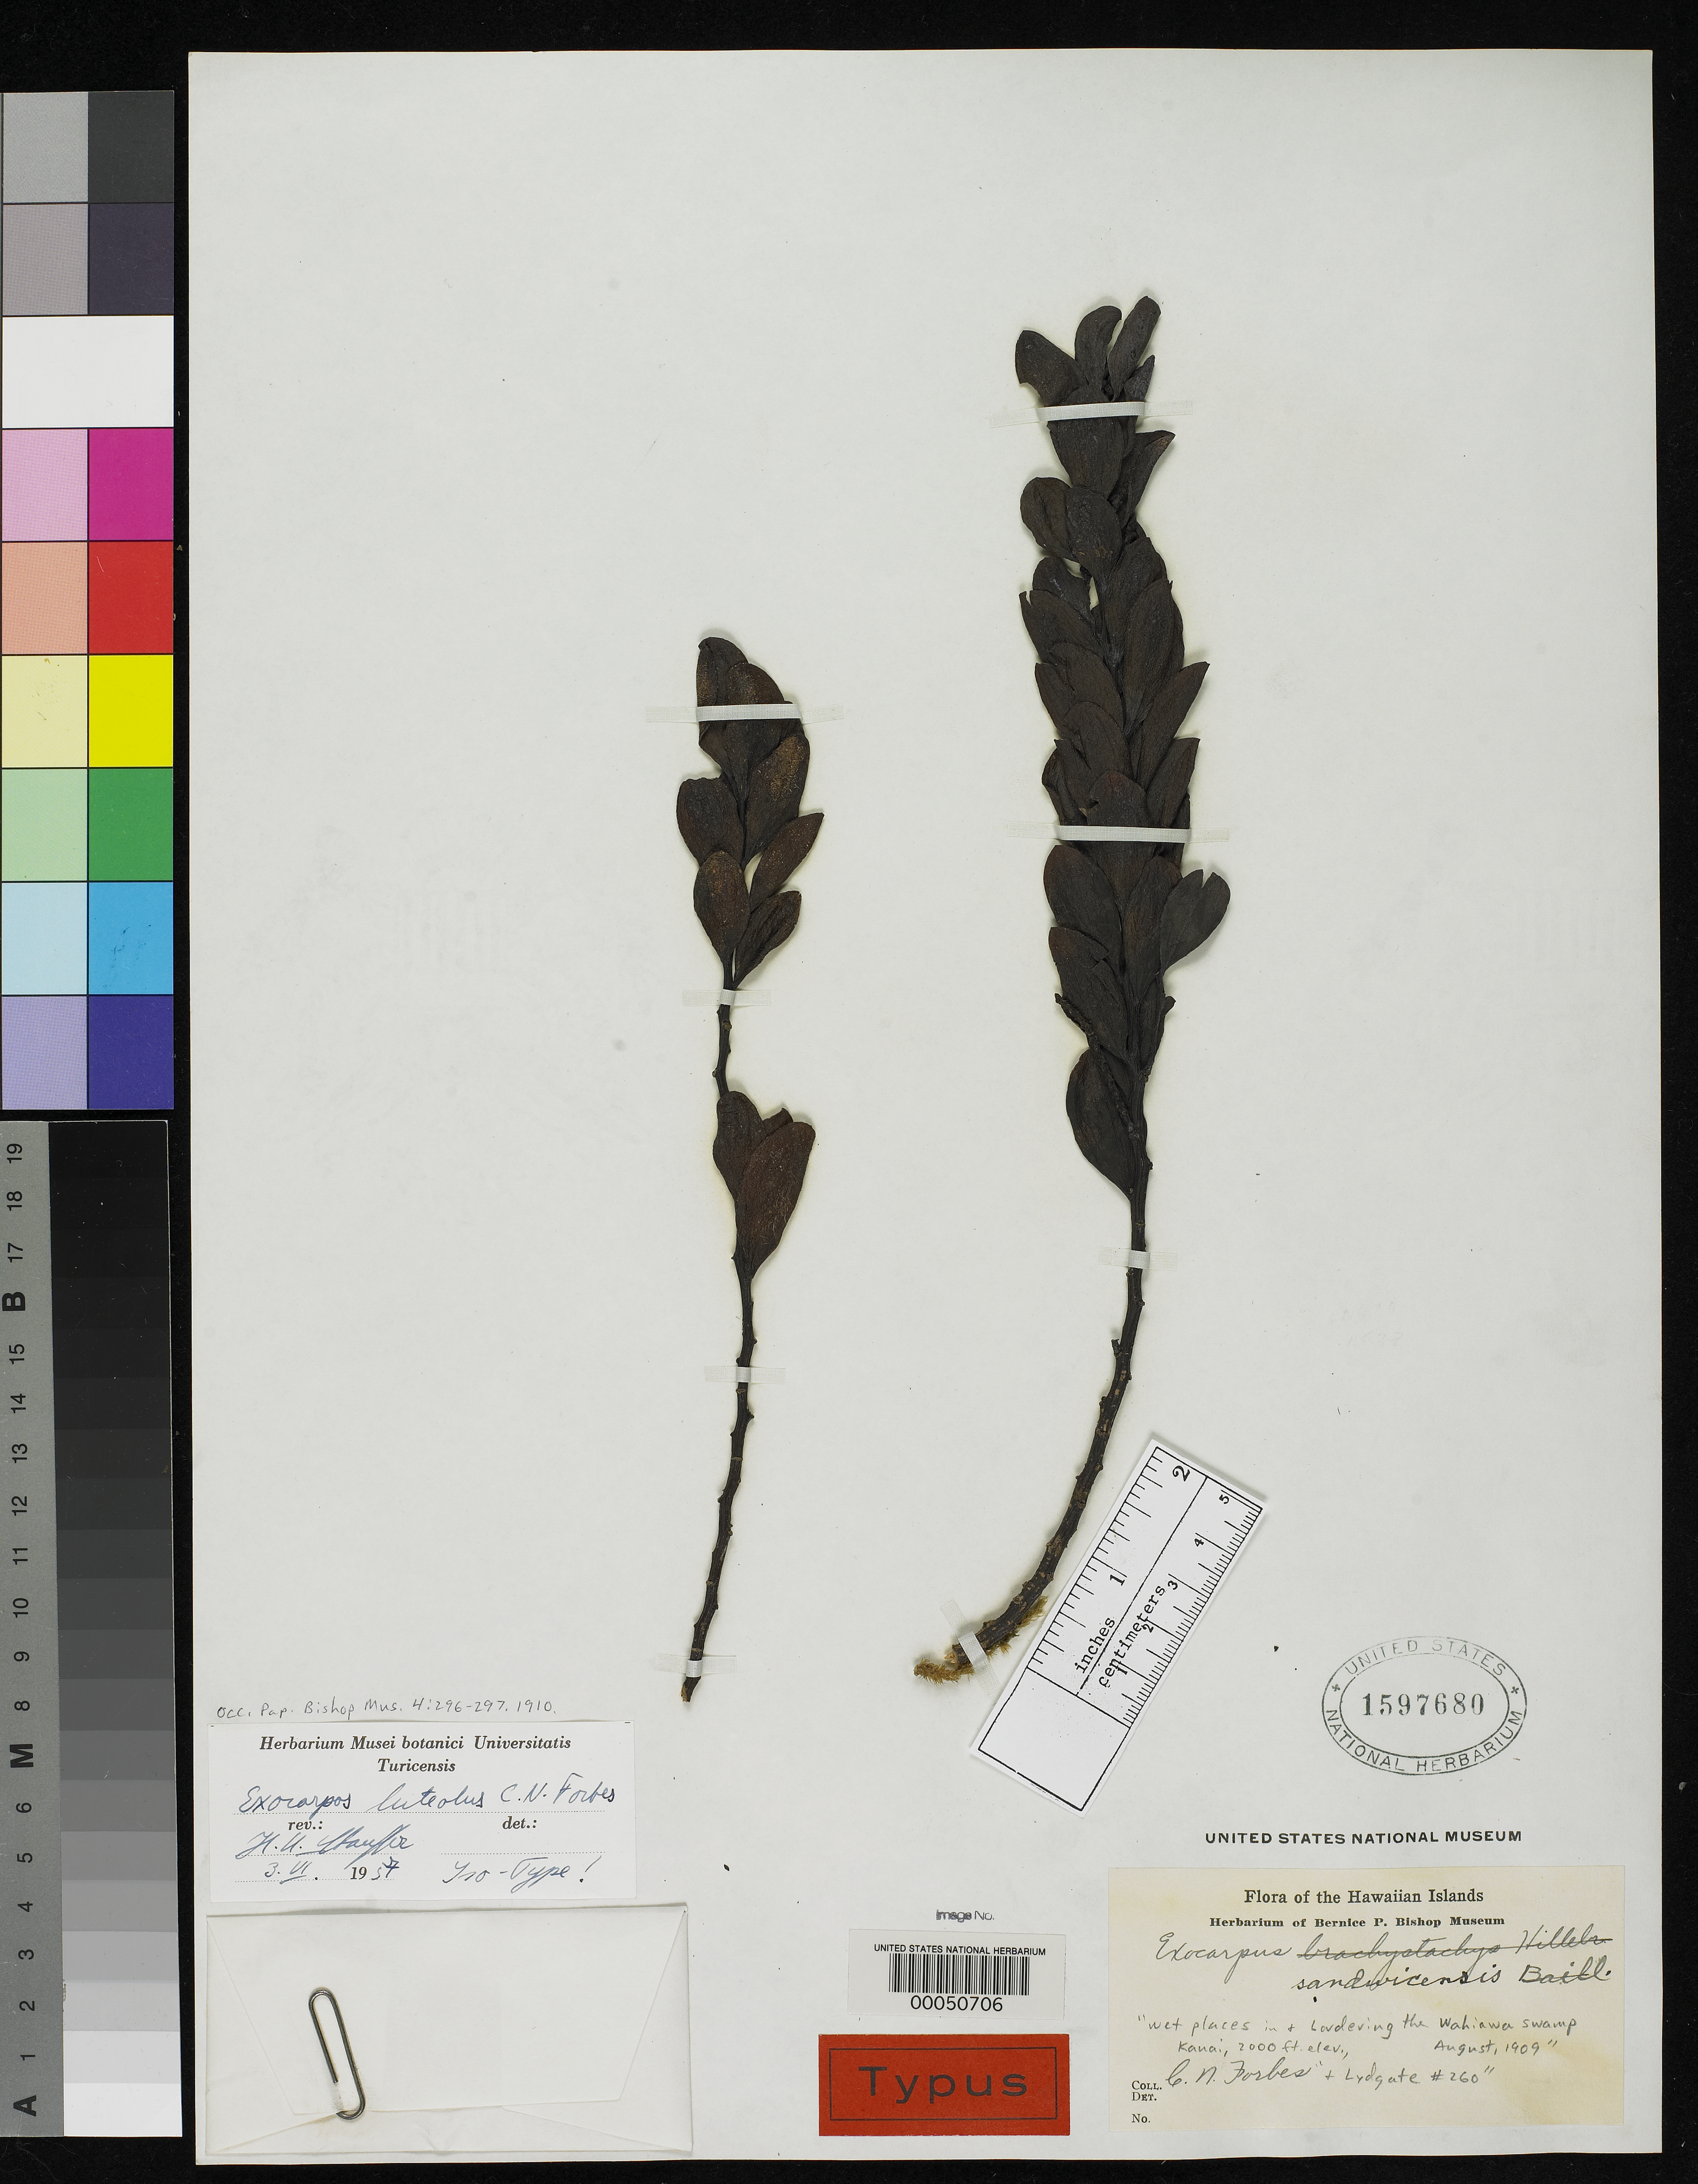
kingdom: Plantae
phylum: Tracheophyta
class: Magnoliopsida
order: Santalales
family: Santalaceae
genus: Exocarpos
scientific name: Exocarpos luteolus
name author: C.N. Forbes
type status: Isotype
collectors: C. N. Forbes & -. Lydgate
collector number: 260.K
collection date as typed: Aug 1909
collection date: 1909-08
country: United States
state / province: Hawaii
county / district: Kauai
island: Kaua'i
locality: Bordering Wahiawa swamp.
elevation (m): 610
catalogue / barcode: US 1597680